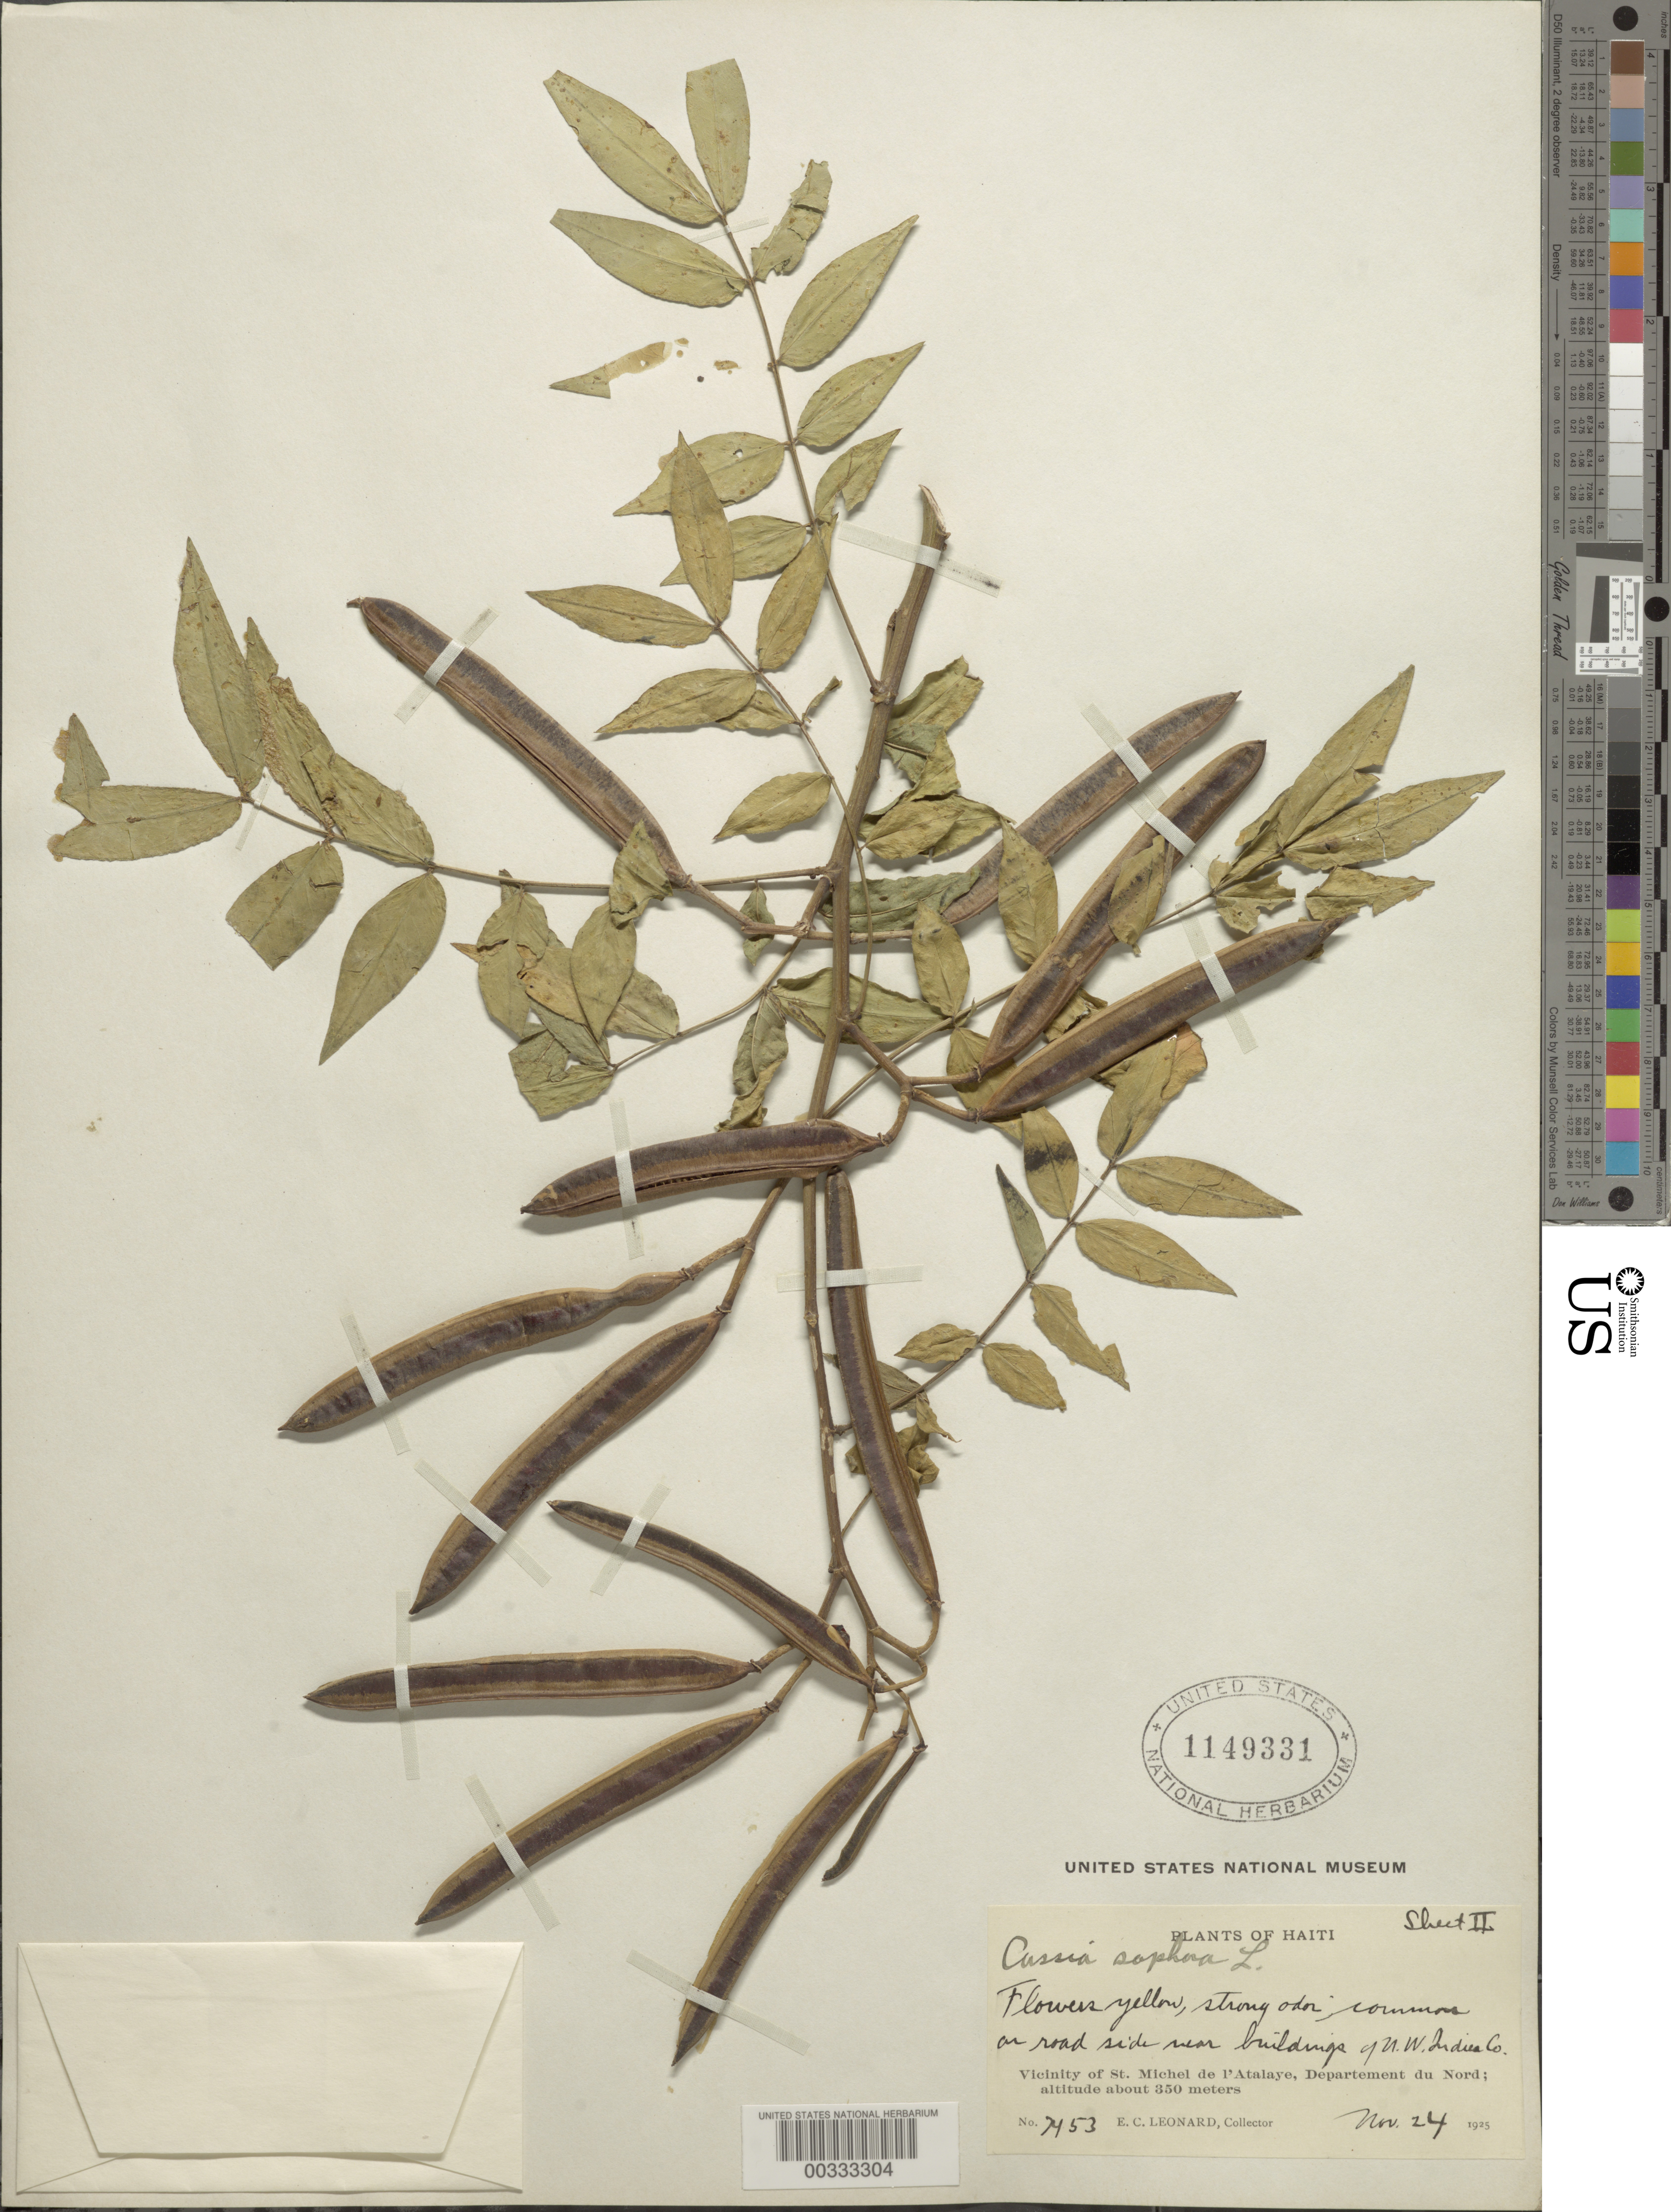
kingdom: Plantae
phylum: Tracheophyta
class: Magnoliopsida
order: Fabales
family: Fabaceae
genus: Senna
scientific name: Senna sophera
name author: (L.) Roxb.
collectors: E. C. Leonard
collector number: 7453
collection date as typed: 24 Nov 1925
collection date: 1925-11-24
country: Haiti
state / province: Nord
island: Hispaniola Island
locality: Near buildings of u.w. indies co.; vicinity of st. michel de l'atalaye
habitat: Roadside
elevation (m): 350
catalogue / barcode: US 1149331